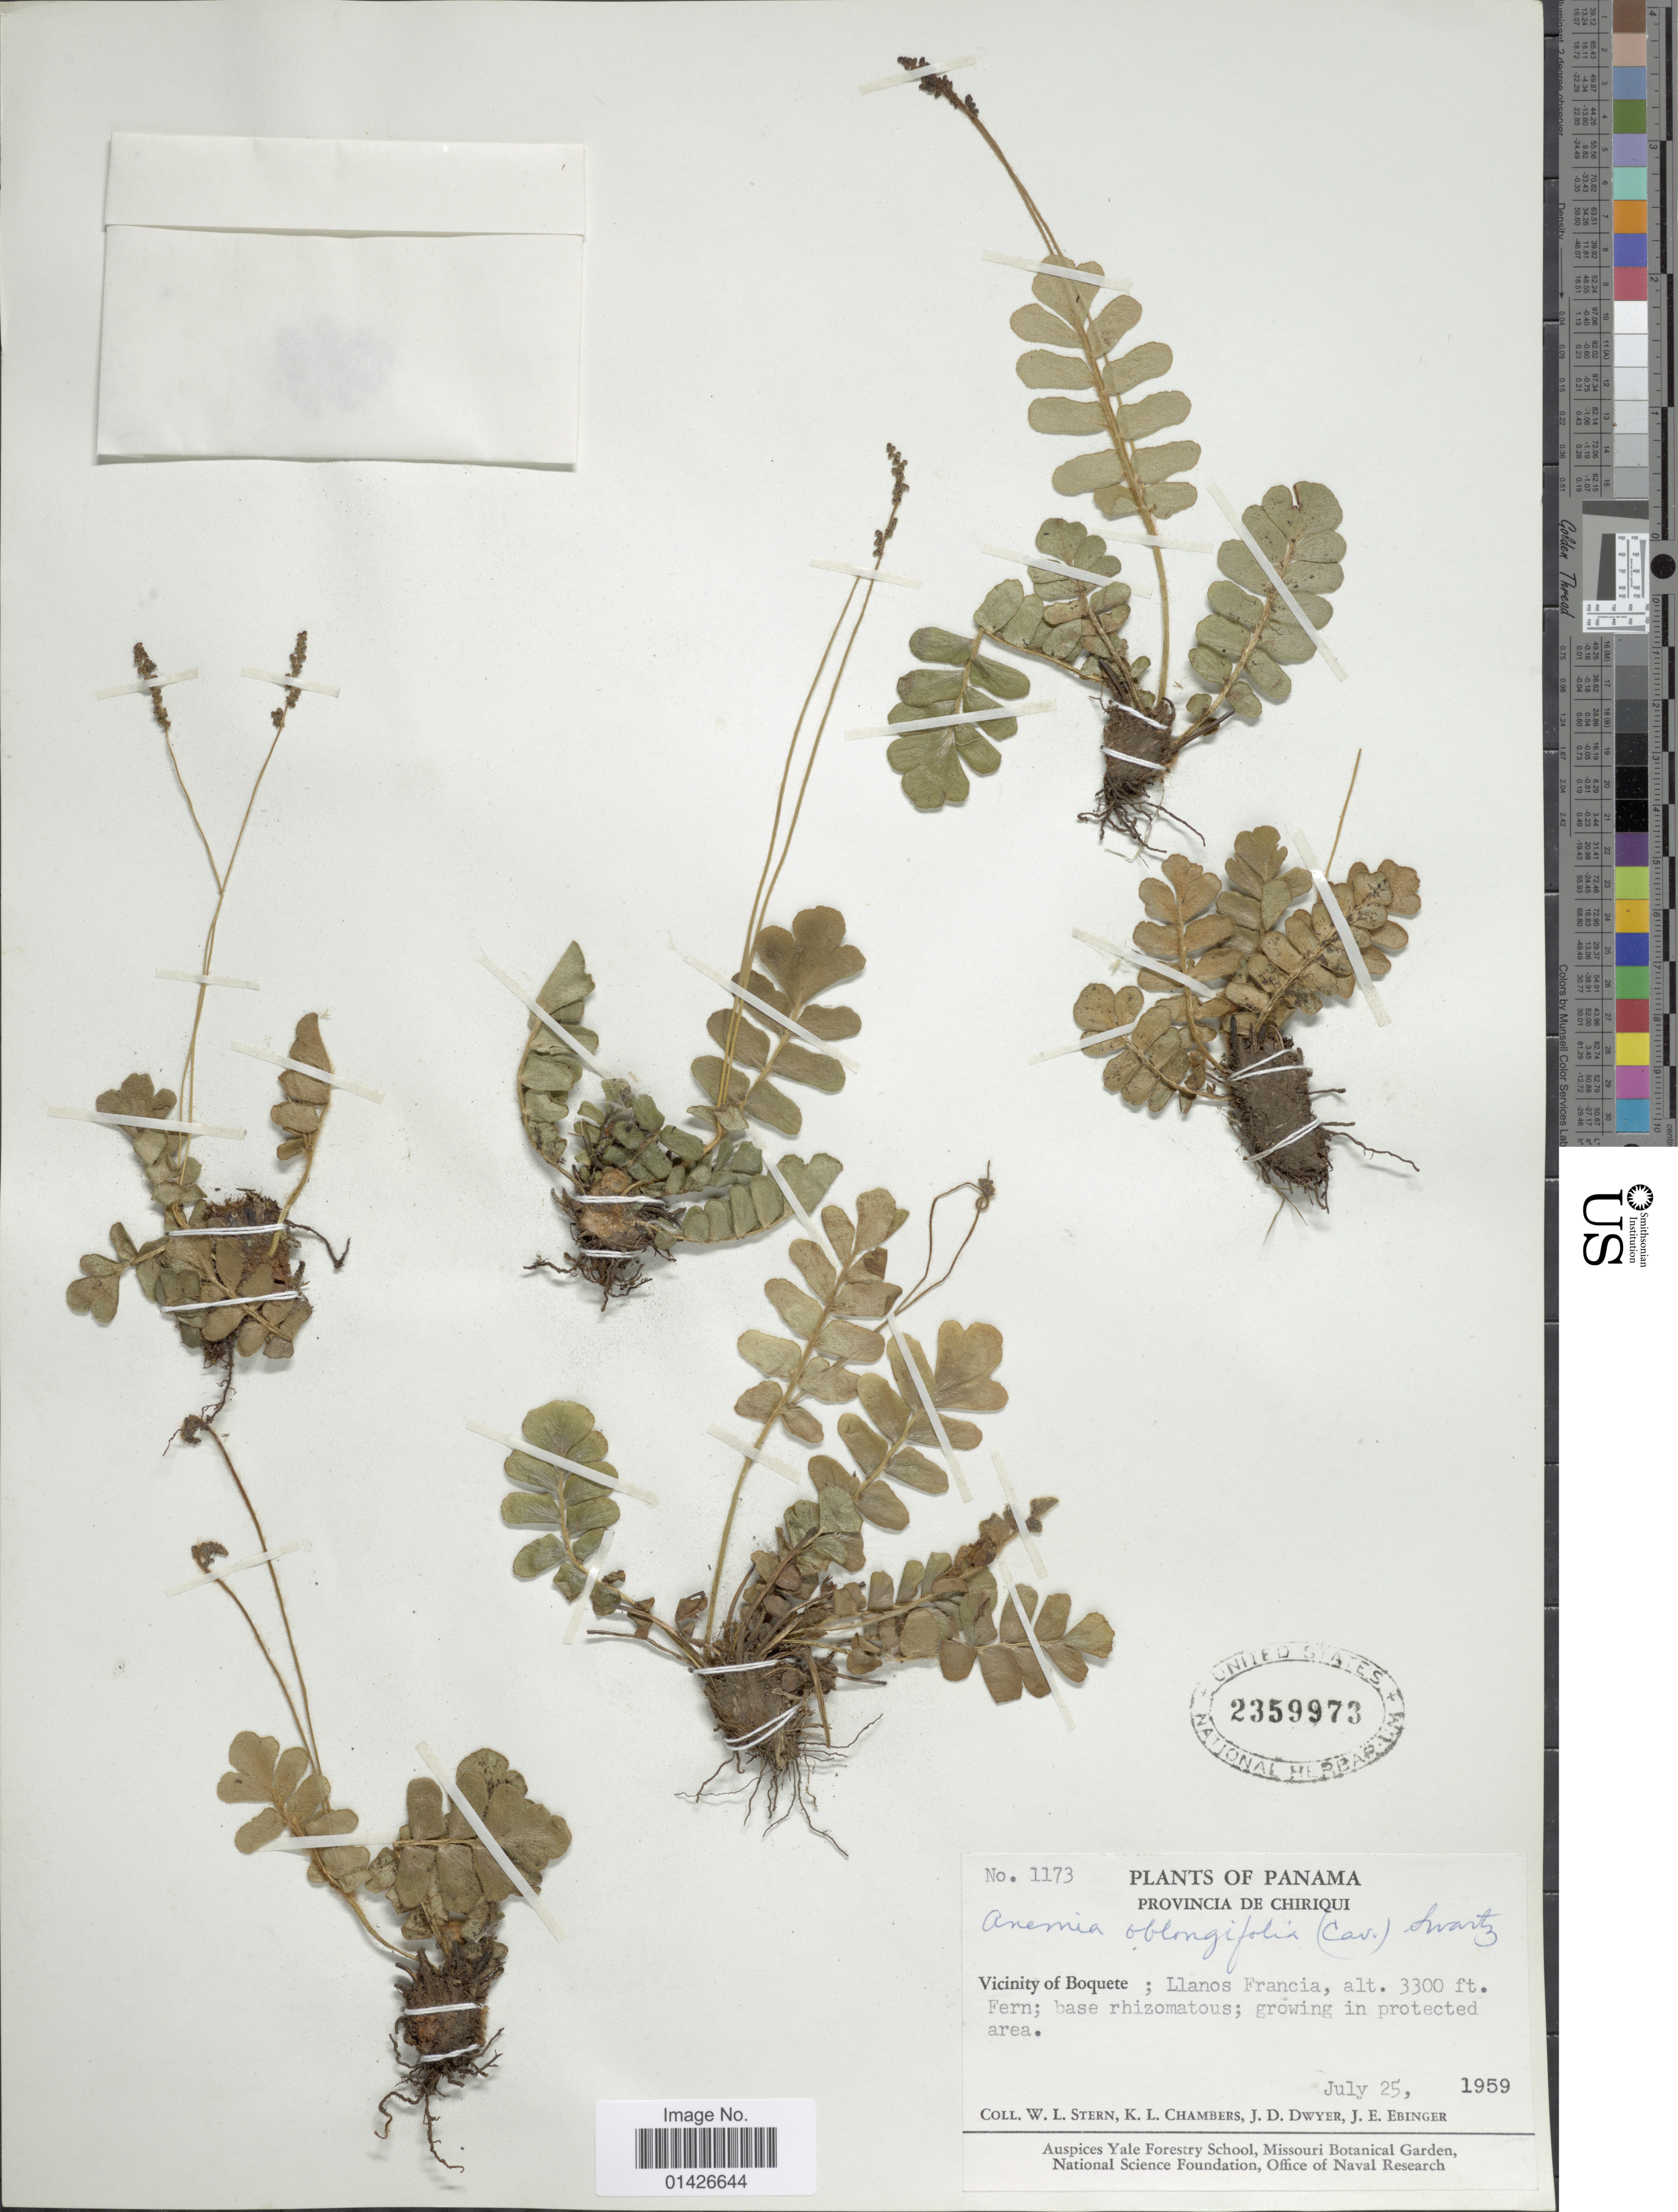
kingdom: Plantae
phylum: Tracheophyta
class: Polypodiopsida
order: Schizaeales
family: Anemiaceae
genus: Anemia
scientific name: Anemia oblongifolia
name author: (Cav.) Sw.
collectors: W. L. Stern, K. Chambers, J. D. Dwyer & J. Ebinger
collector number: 1173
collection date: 1959-07-25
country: Panama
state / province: Chiriqui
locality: Vicinity of Boquette; LLanos Francia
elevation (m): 1006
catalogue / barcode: US 2359973